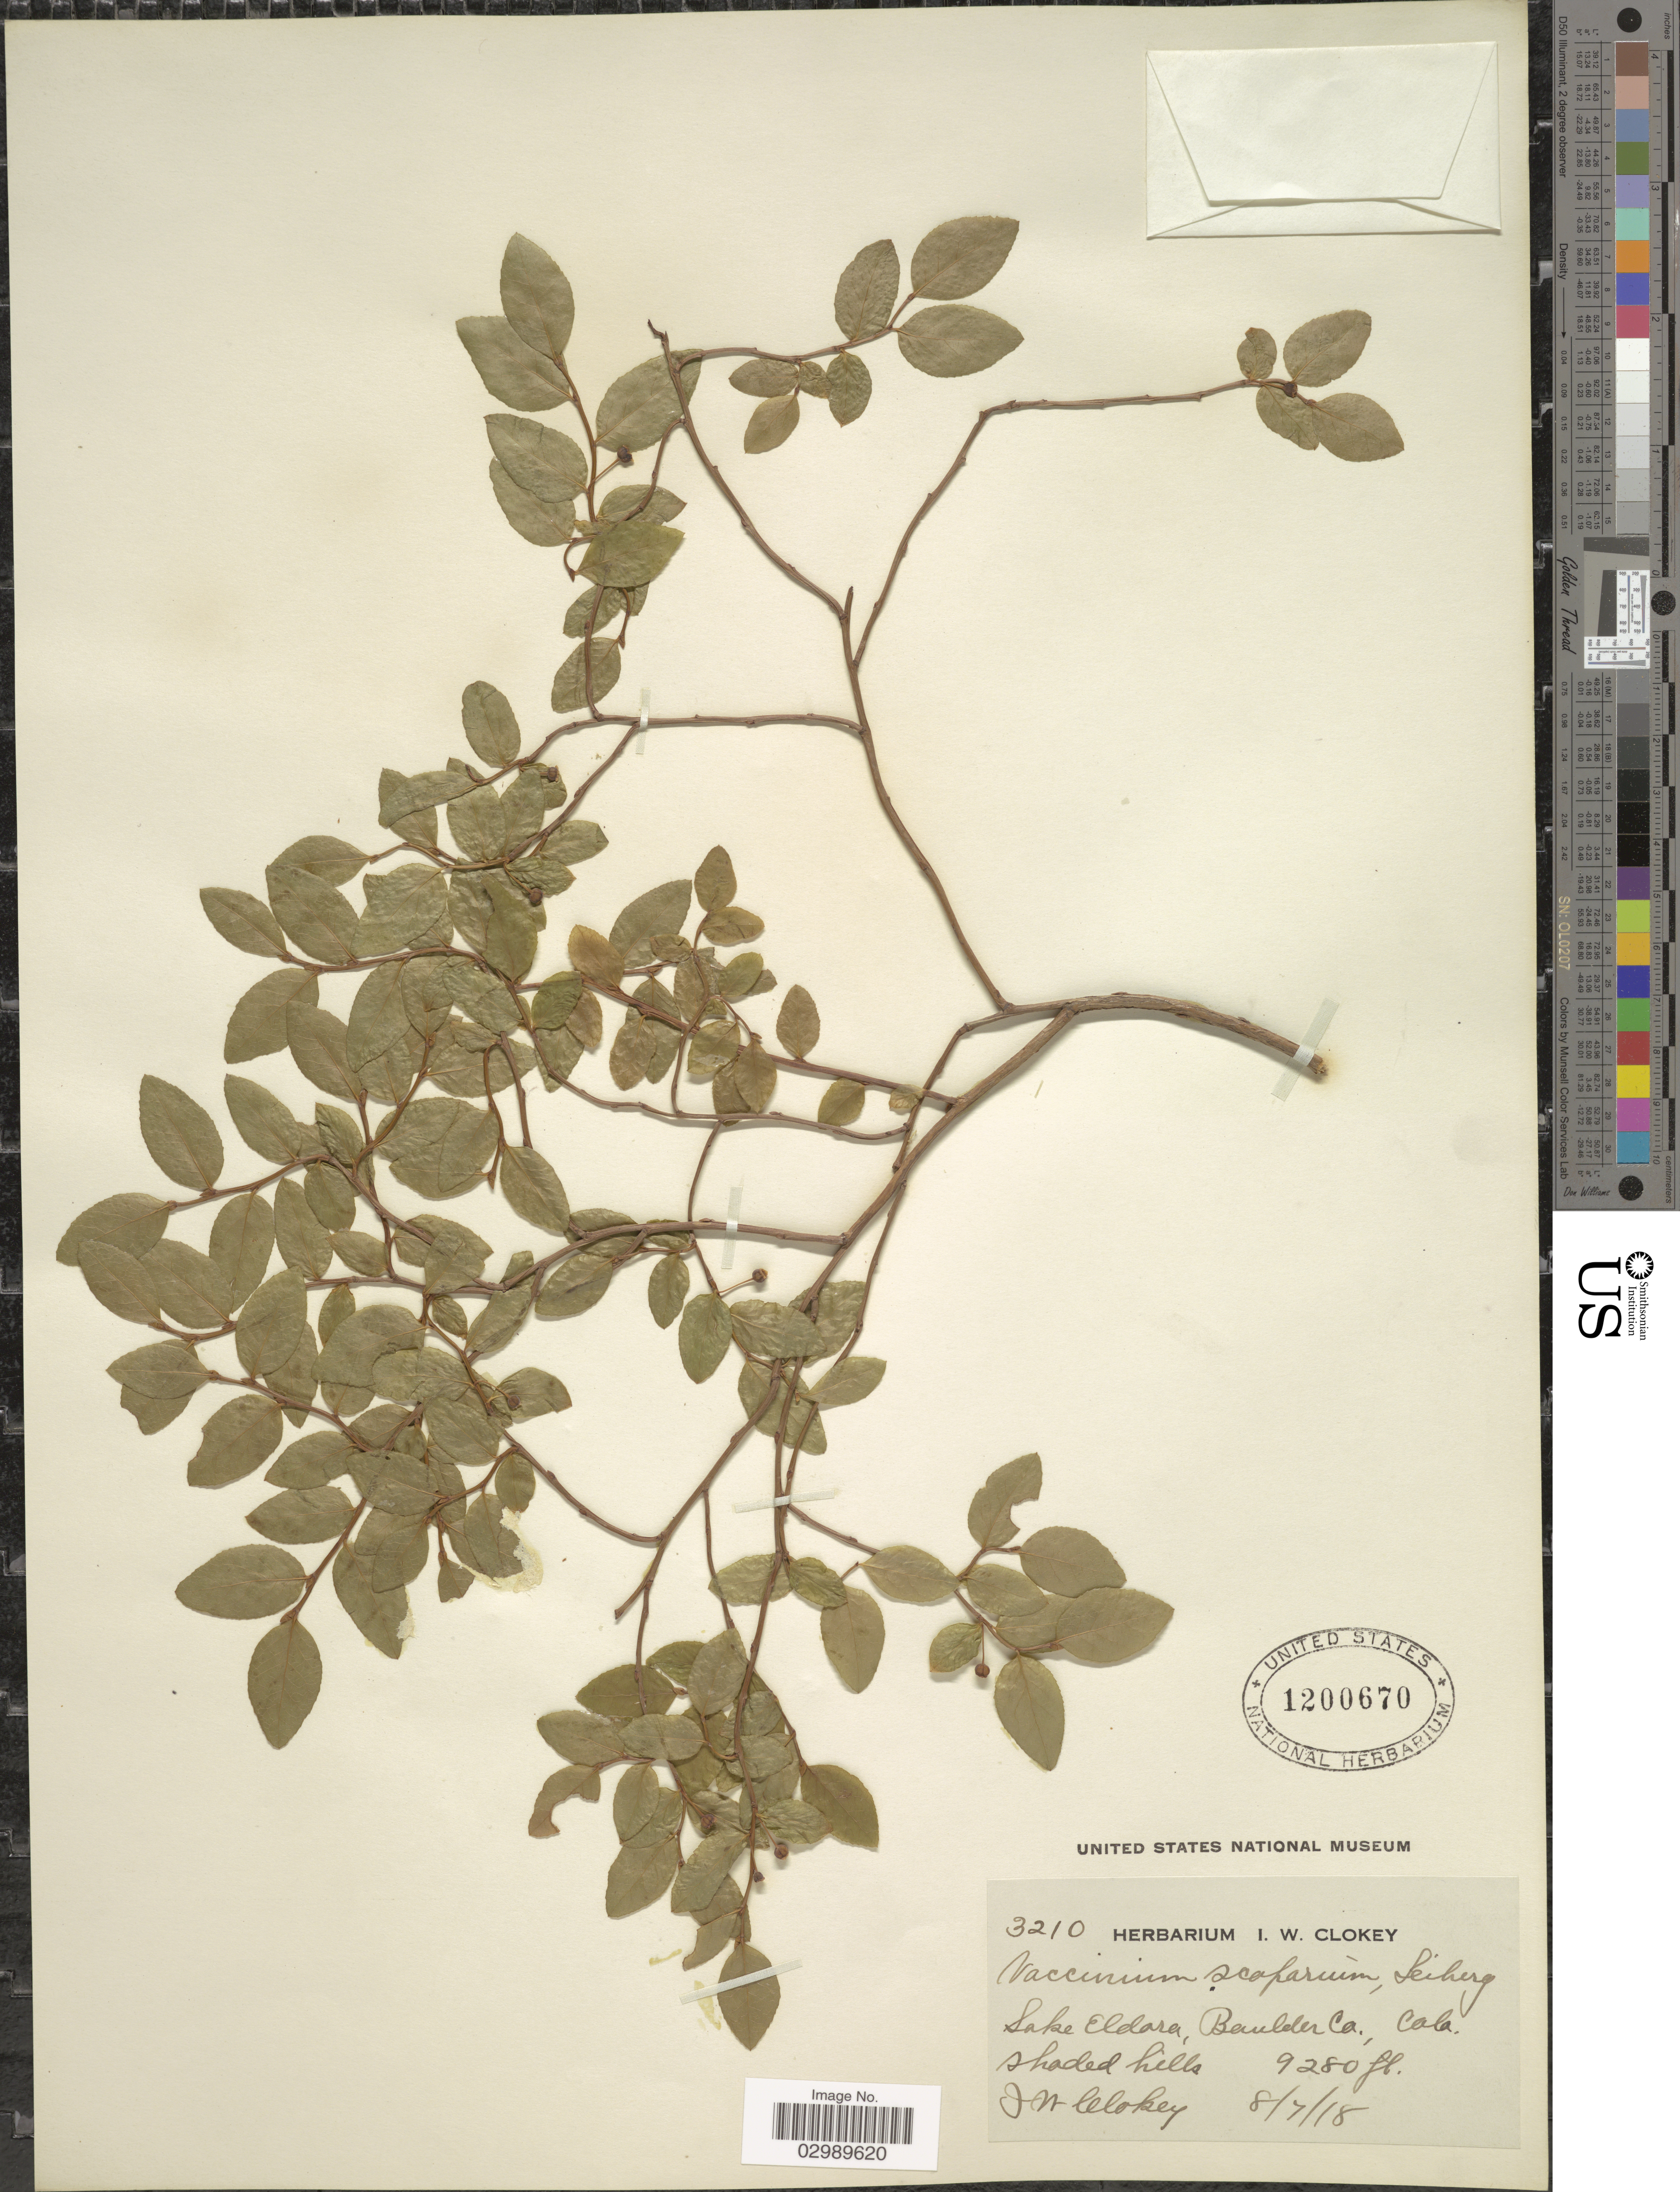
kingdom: Plantae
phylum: Tracheophyta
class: Magnoliopsida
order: Ericales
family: Ericaceae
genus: Vaccinium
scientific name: Vaccinium scoparium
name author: Leiberg ex Coville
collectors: I. W. Clokey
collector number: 3210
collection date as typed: Transcribed d/m/y: 7/8/18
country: United States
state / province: Colorado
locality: Lake Eldara, Boulder Co., Colo.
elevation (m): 2829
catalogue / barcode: US 1200670